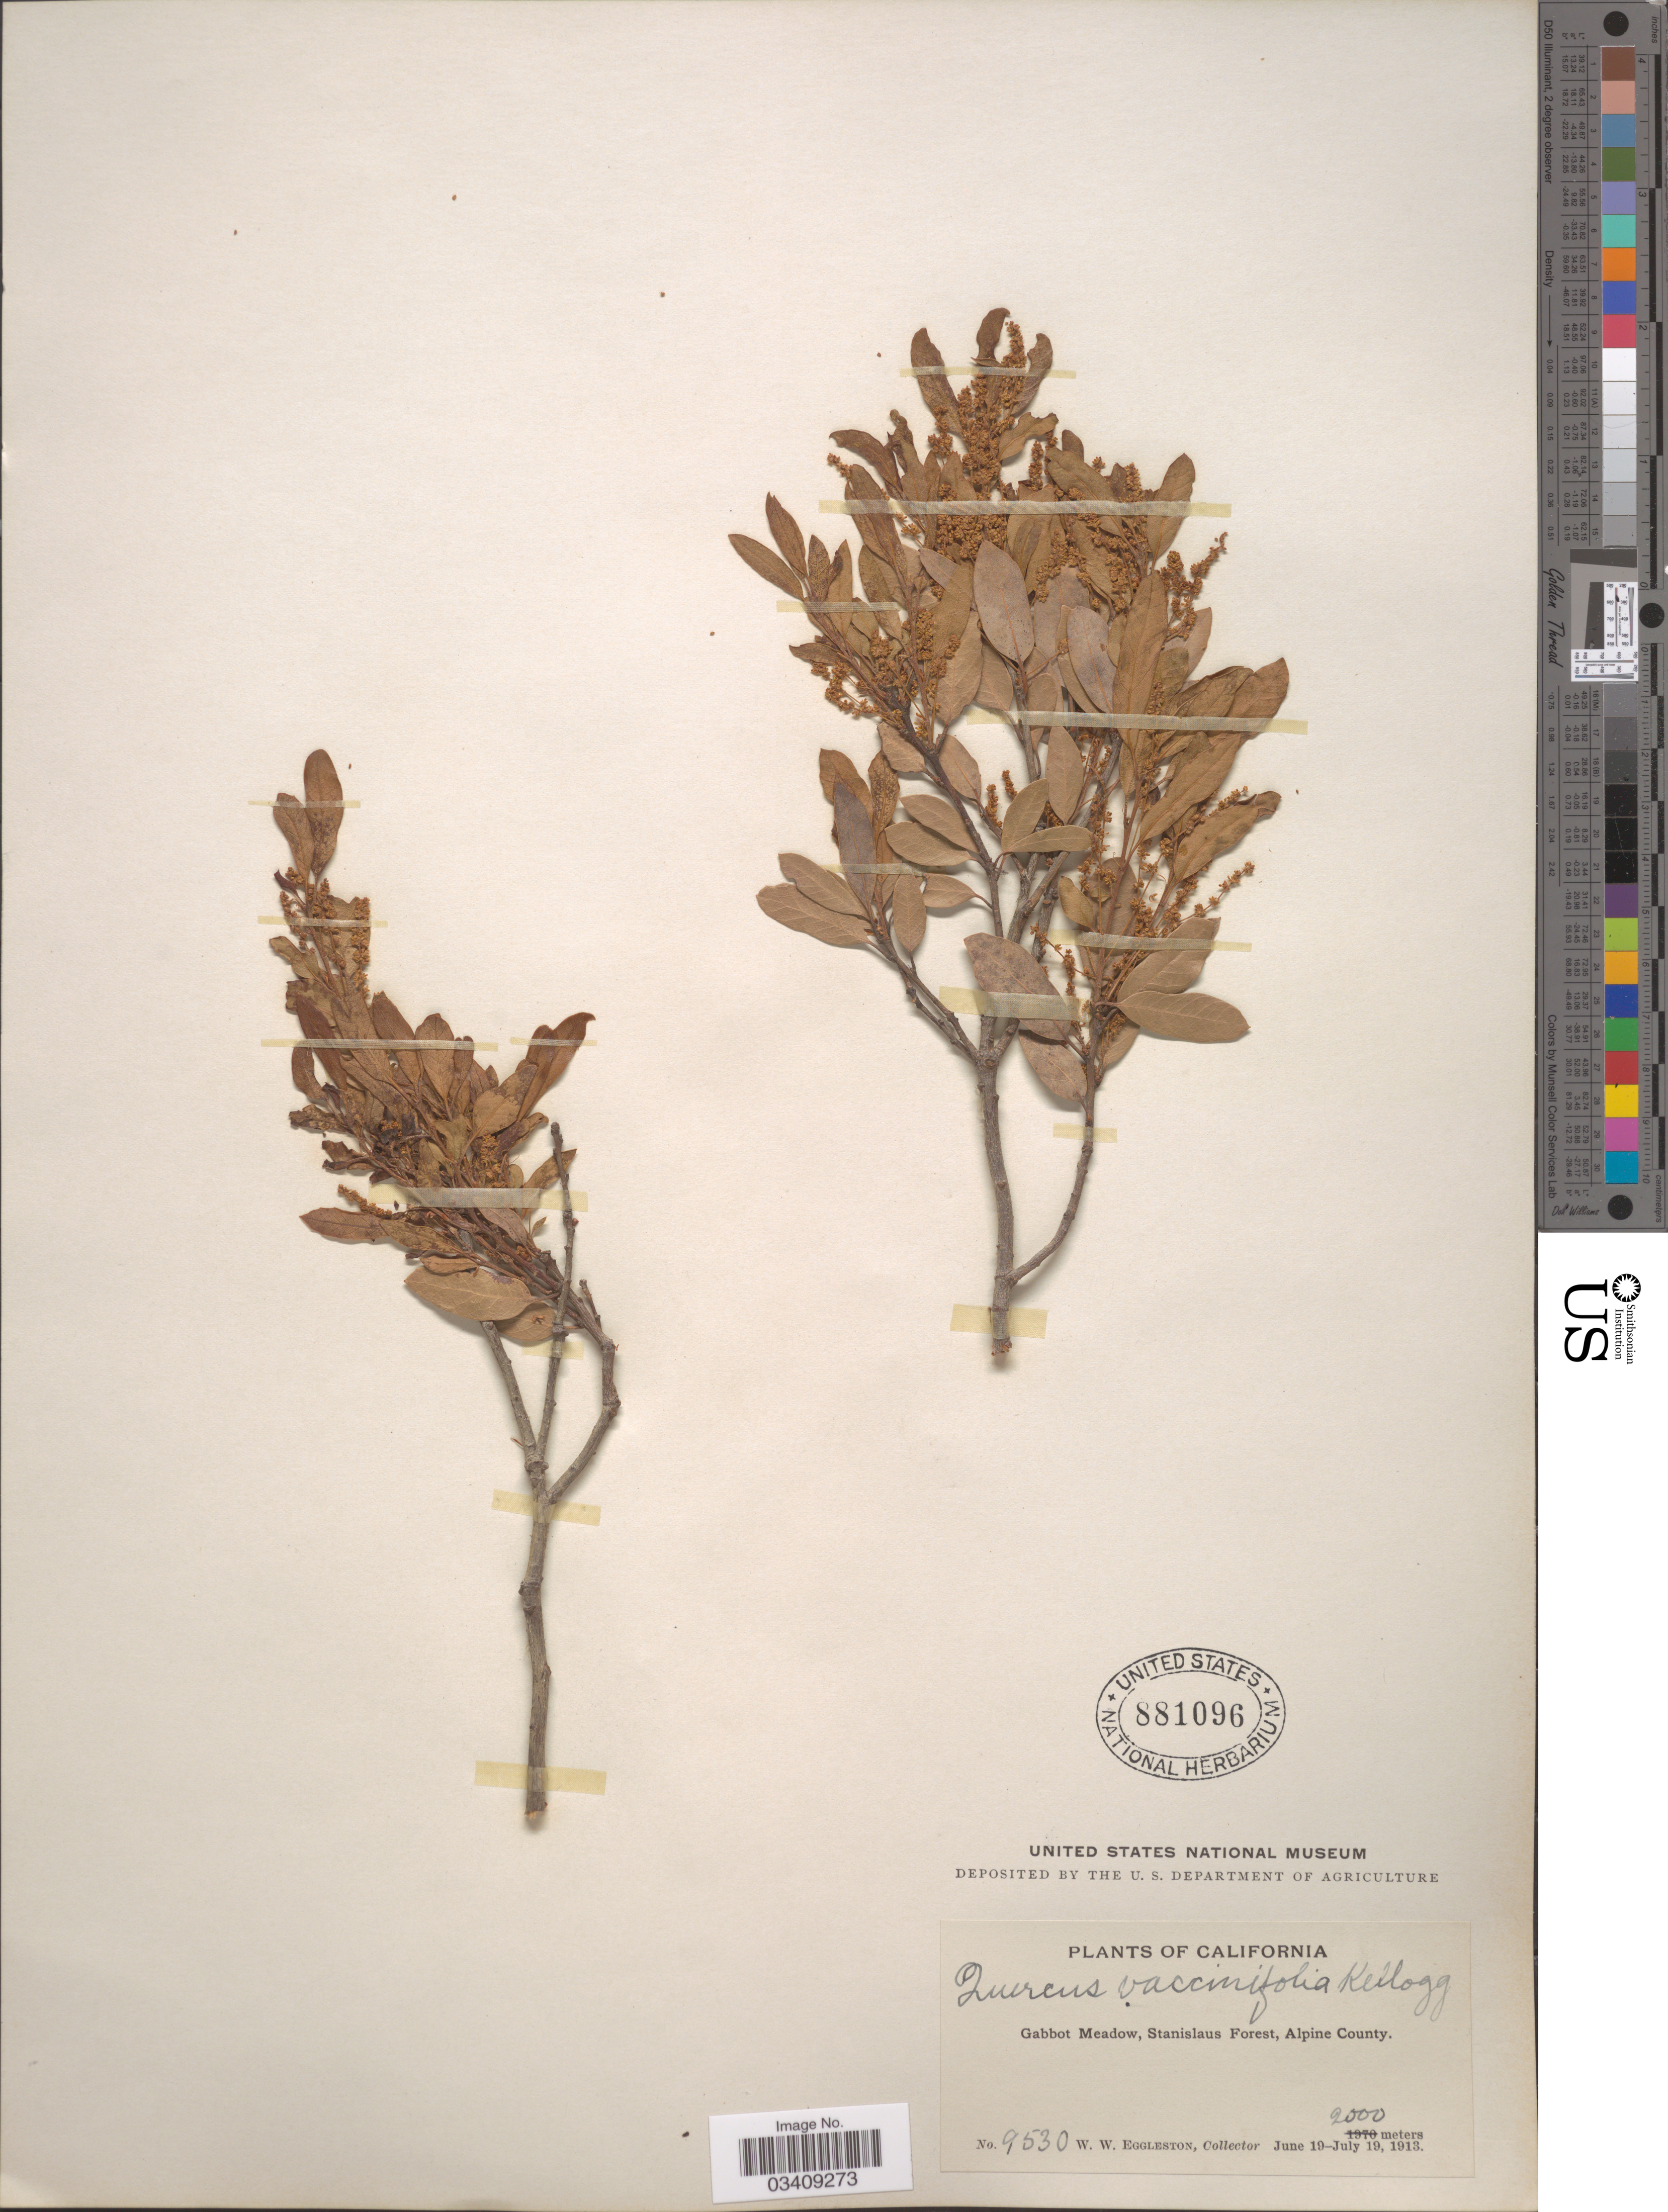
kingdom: Plantae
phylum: Tracheophyta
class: Magnoliopsida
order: Fagales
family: Fagaceae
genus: Quercus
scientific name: Quercus aaata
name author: C.H. Müll.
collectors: W. W. Eggleston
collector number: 9530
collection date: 1913-06-19/1913-07-19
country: United States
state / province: California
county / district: Alpine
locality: Gabbot Meadow, Stanislaus Forest, Alpine County.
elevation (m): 2000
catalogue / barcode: US 881096